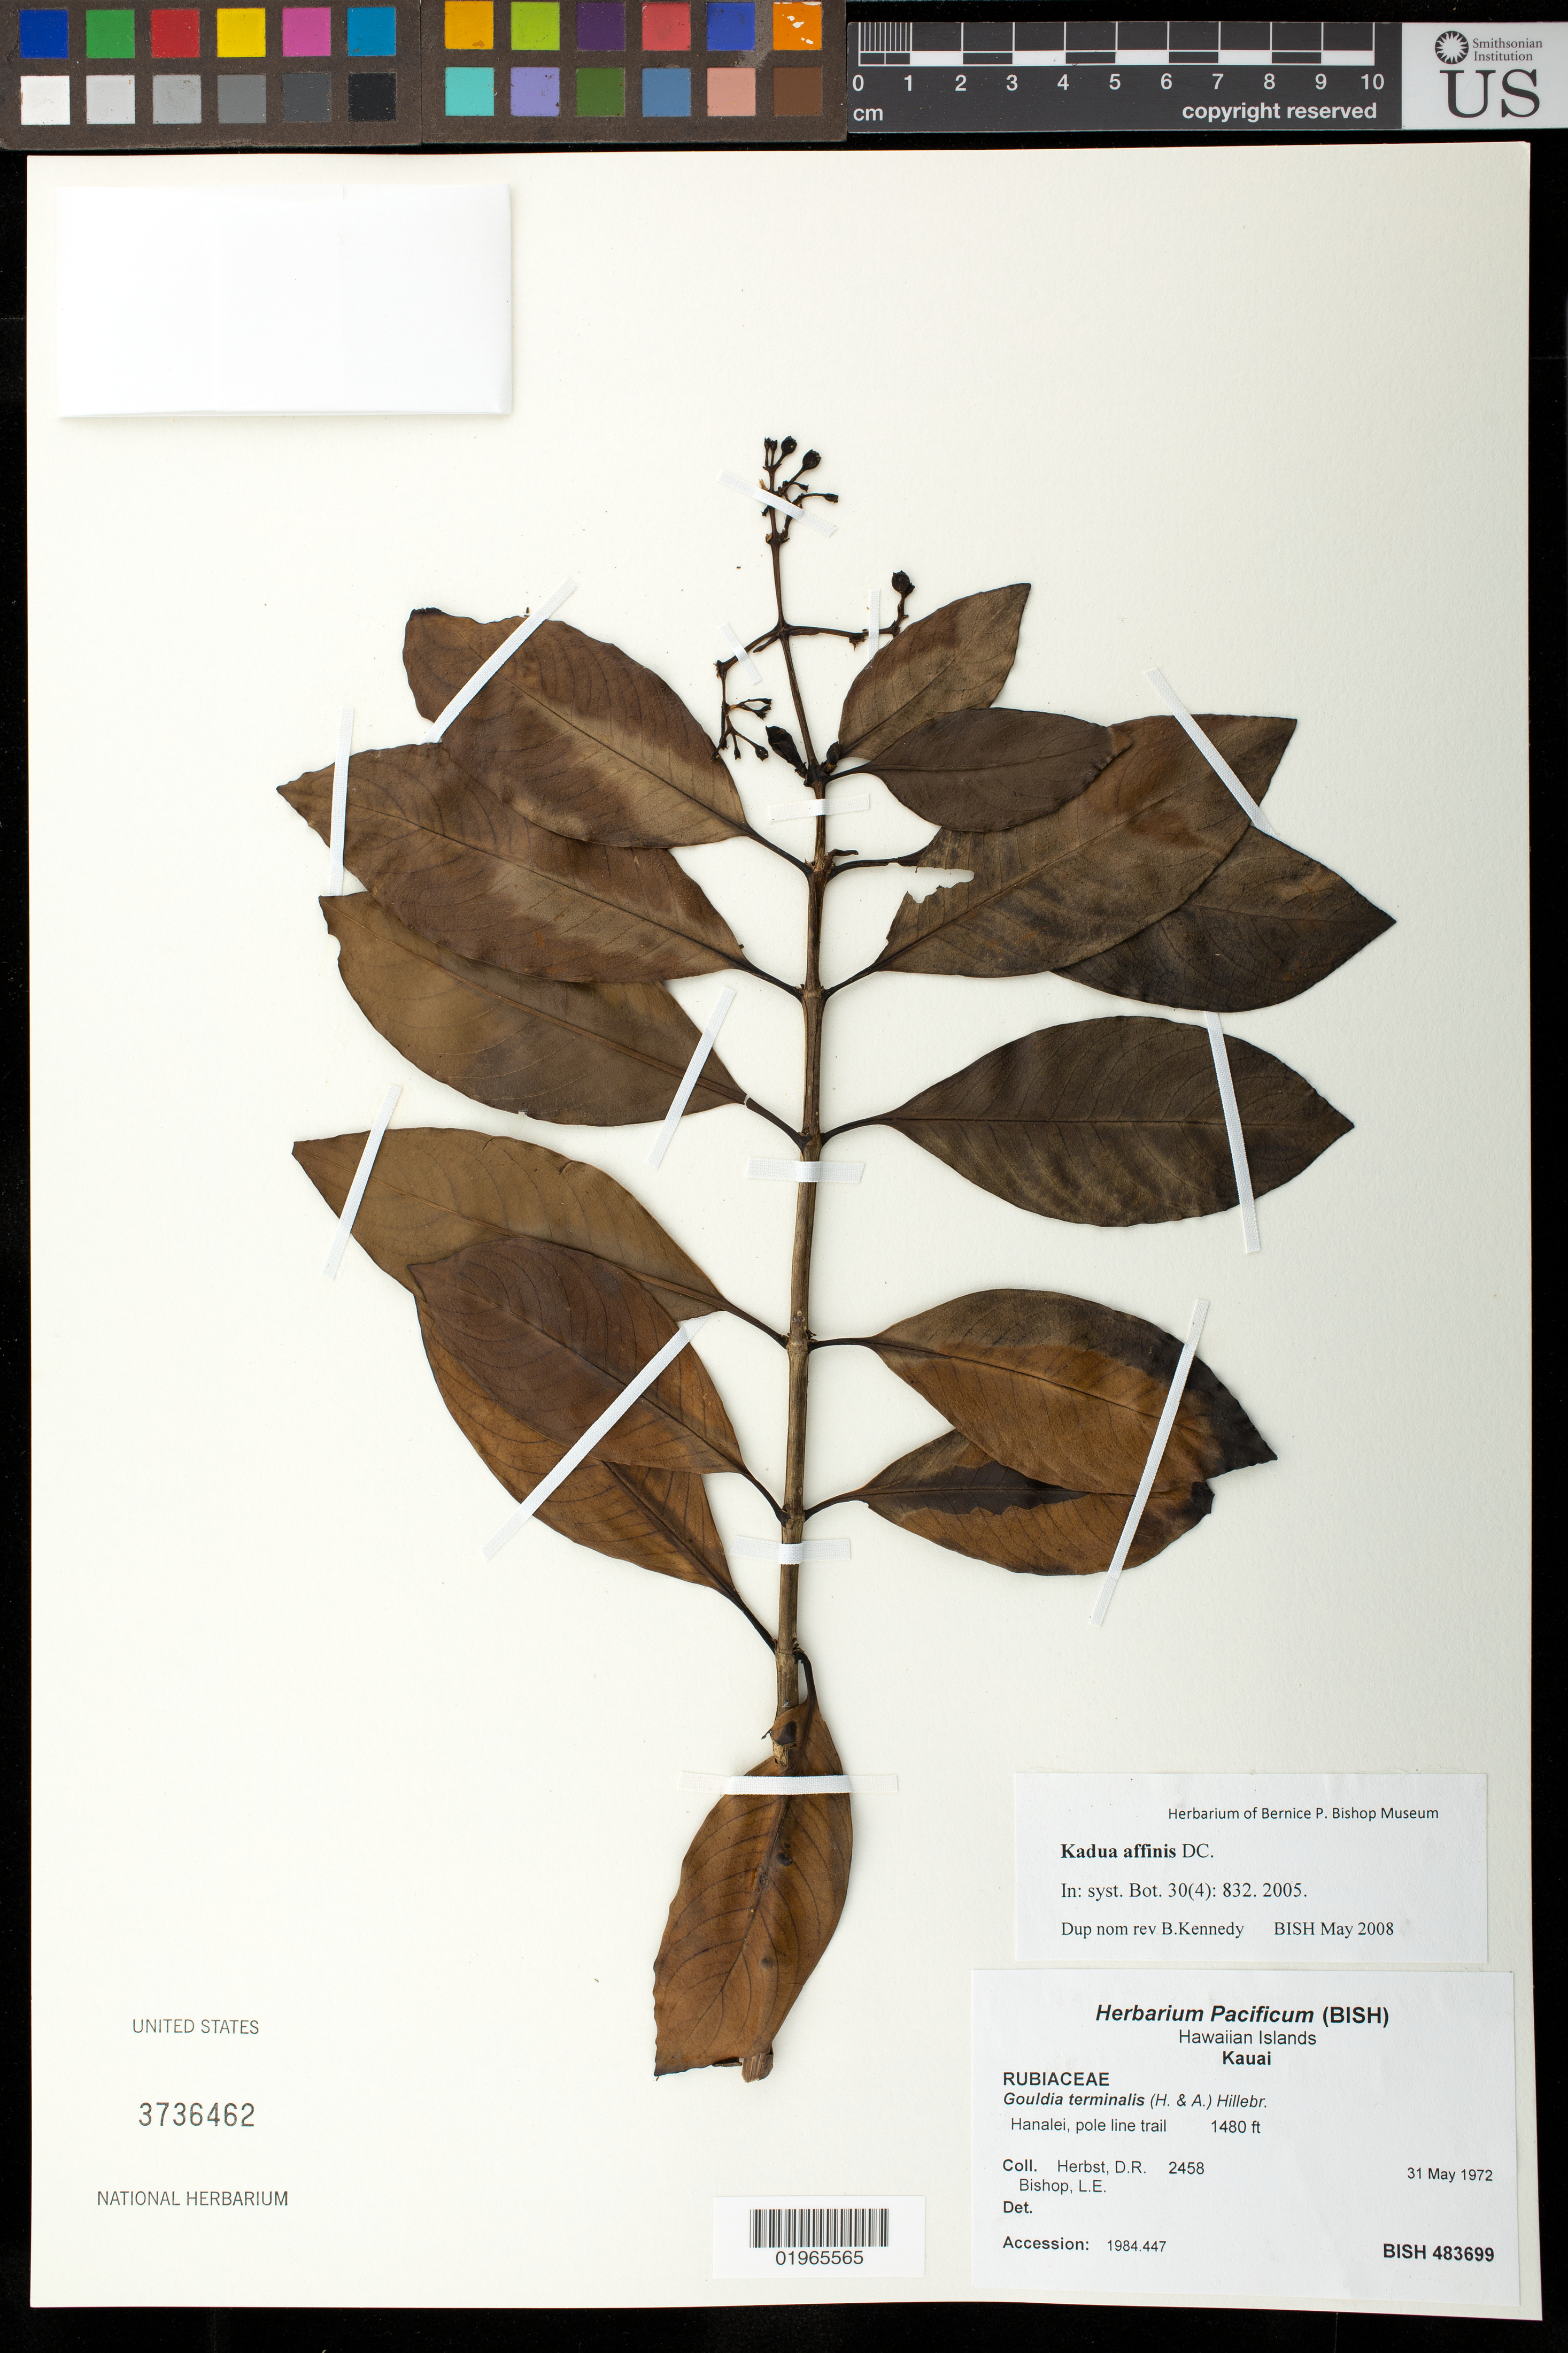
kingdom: Plantae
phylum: Tracheophyta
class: Magnoliopsida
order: Gentianales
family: Rubiaceae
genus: Kadua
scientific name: Kadua affinis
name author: DC.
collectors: D. R. Herbst & L. E. Bishop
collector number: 2458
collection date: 1972-05-31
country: United States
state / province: Hawaii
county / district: Kauai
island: Kaua'i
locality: Hanalei, pole line trail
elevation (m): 451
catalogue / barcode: US 3736462